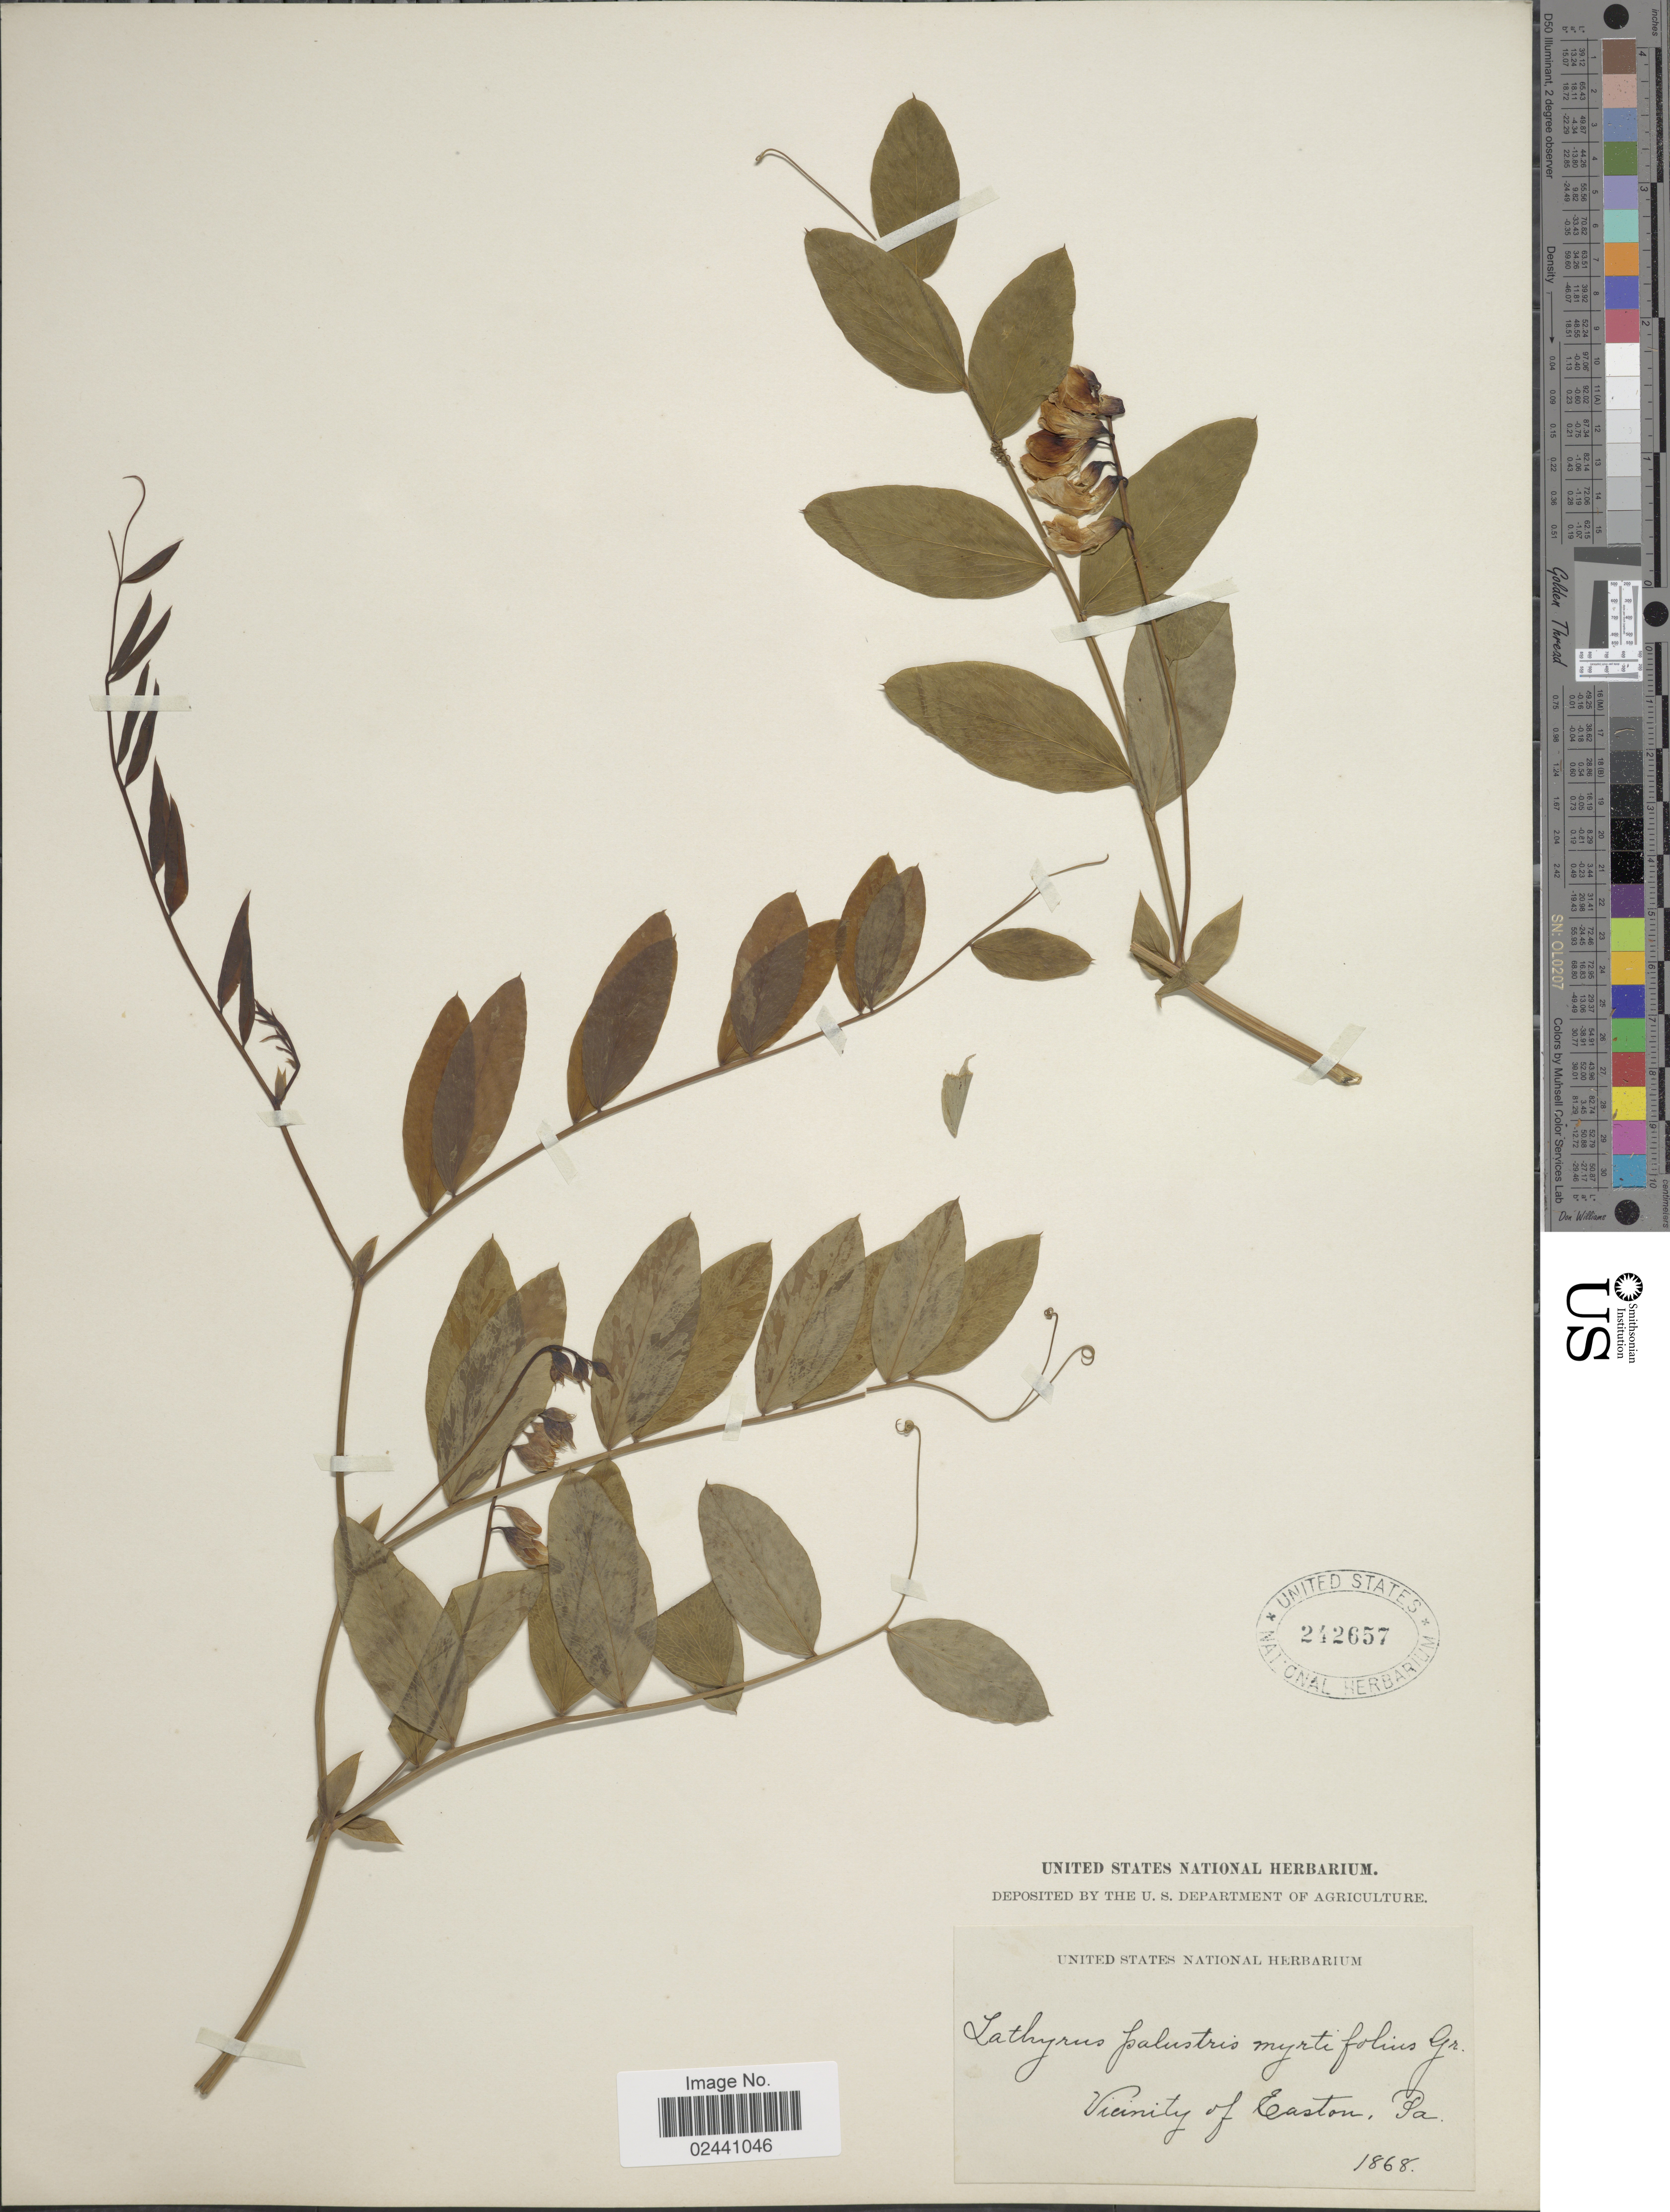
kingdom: Plantae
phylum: Tracheophyta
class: Magnoliopsida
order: Fabales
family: Fabaceae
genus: Lathyrus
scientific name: Lathyrus myrtifolius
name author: Willd.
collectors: ex herb. United States National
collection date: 1868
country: United States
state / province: Pennsylvania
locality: Vicinity of Easton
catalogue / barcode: US 242657